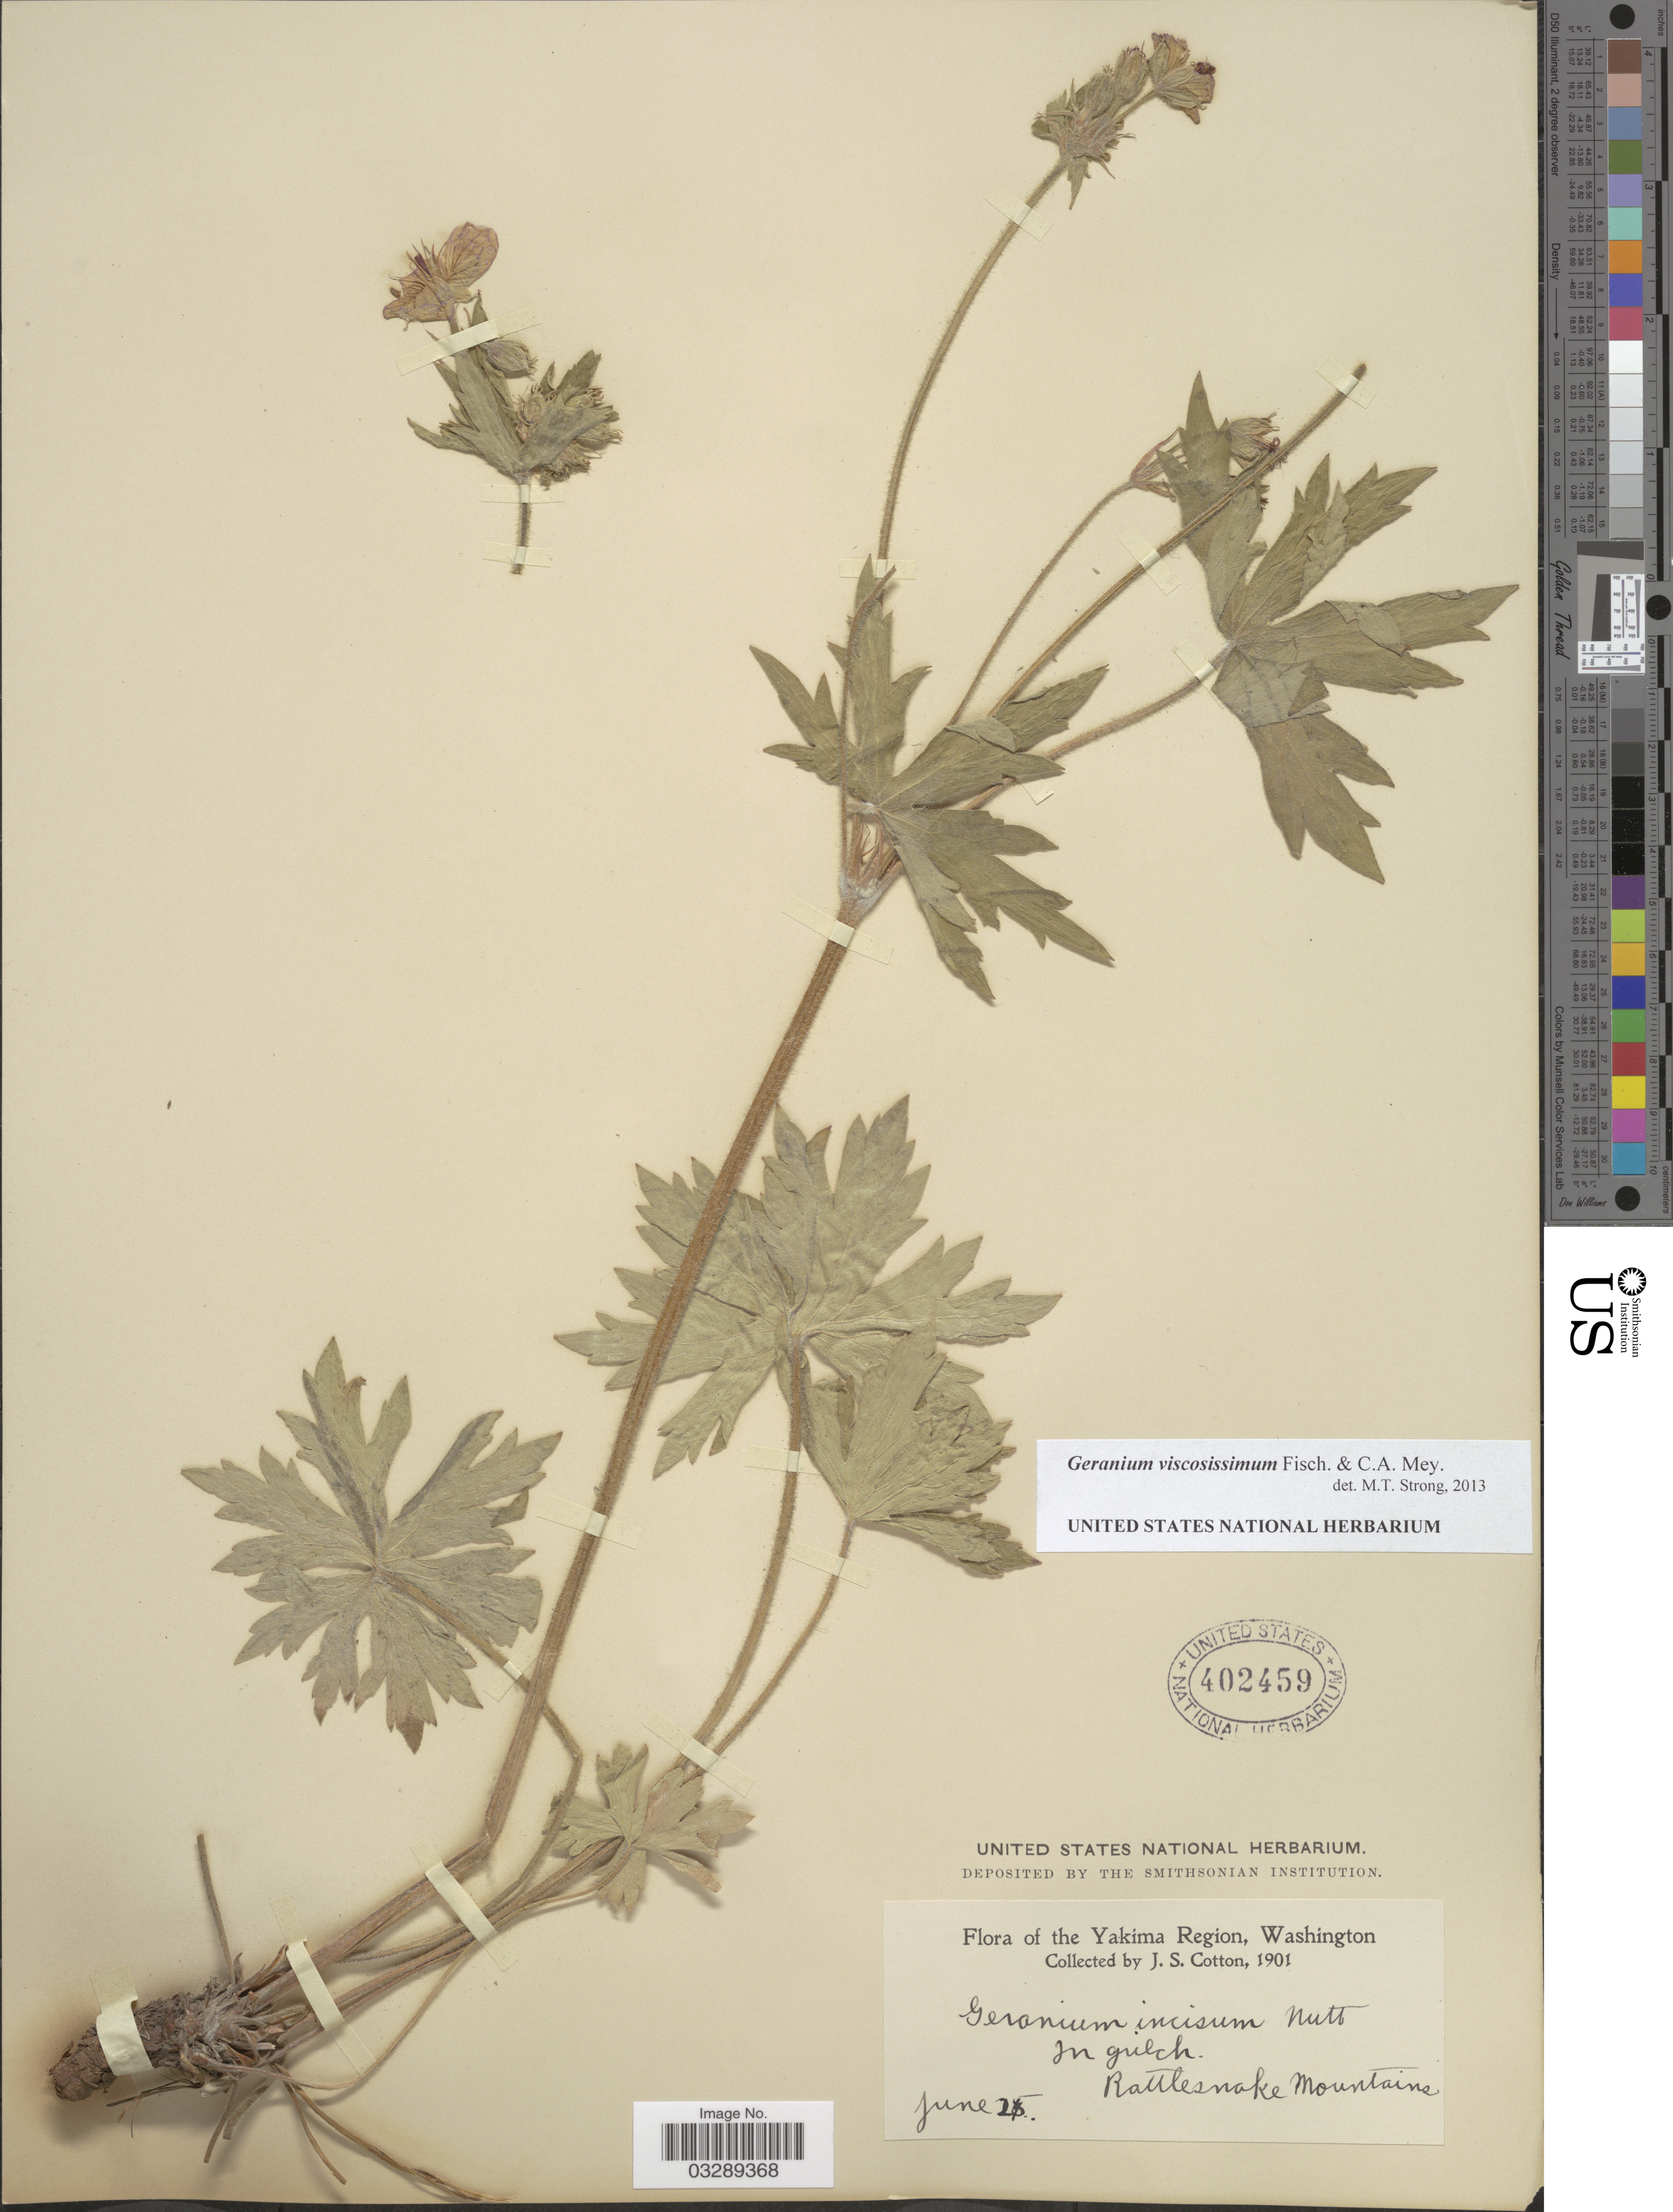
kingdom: Plantae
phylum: Tracheophyta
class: Magnoliopsida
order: Geraniales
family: Geraniaceae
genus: Geranium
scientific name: Geranium viscosissimum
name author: Fisch. & C.A. Mey.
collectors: J. S. Cotton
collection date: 1901-06-25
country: United States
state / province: Washington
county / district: Yakima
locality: The Yakima Region, Rattlesnake Mountains.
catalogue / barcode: US 402459